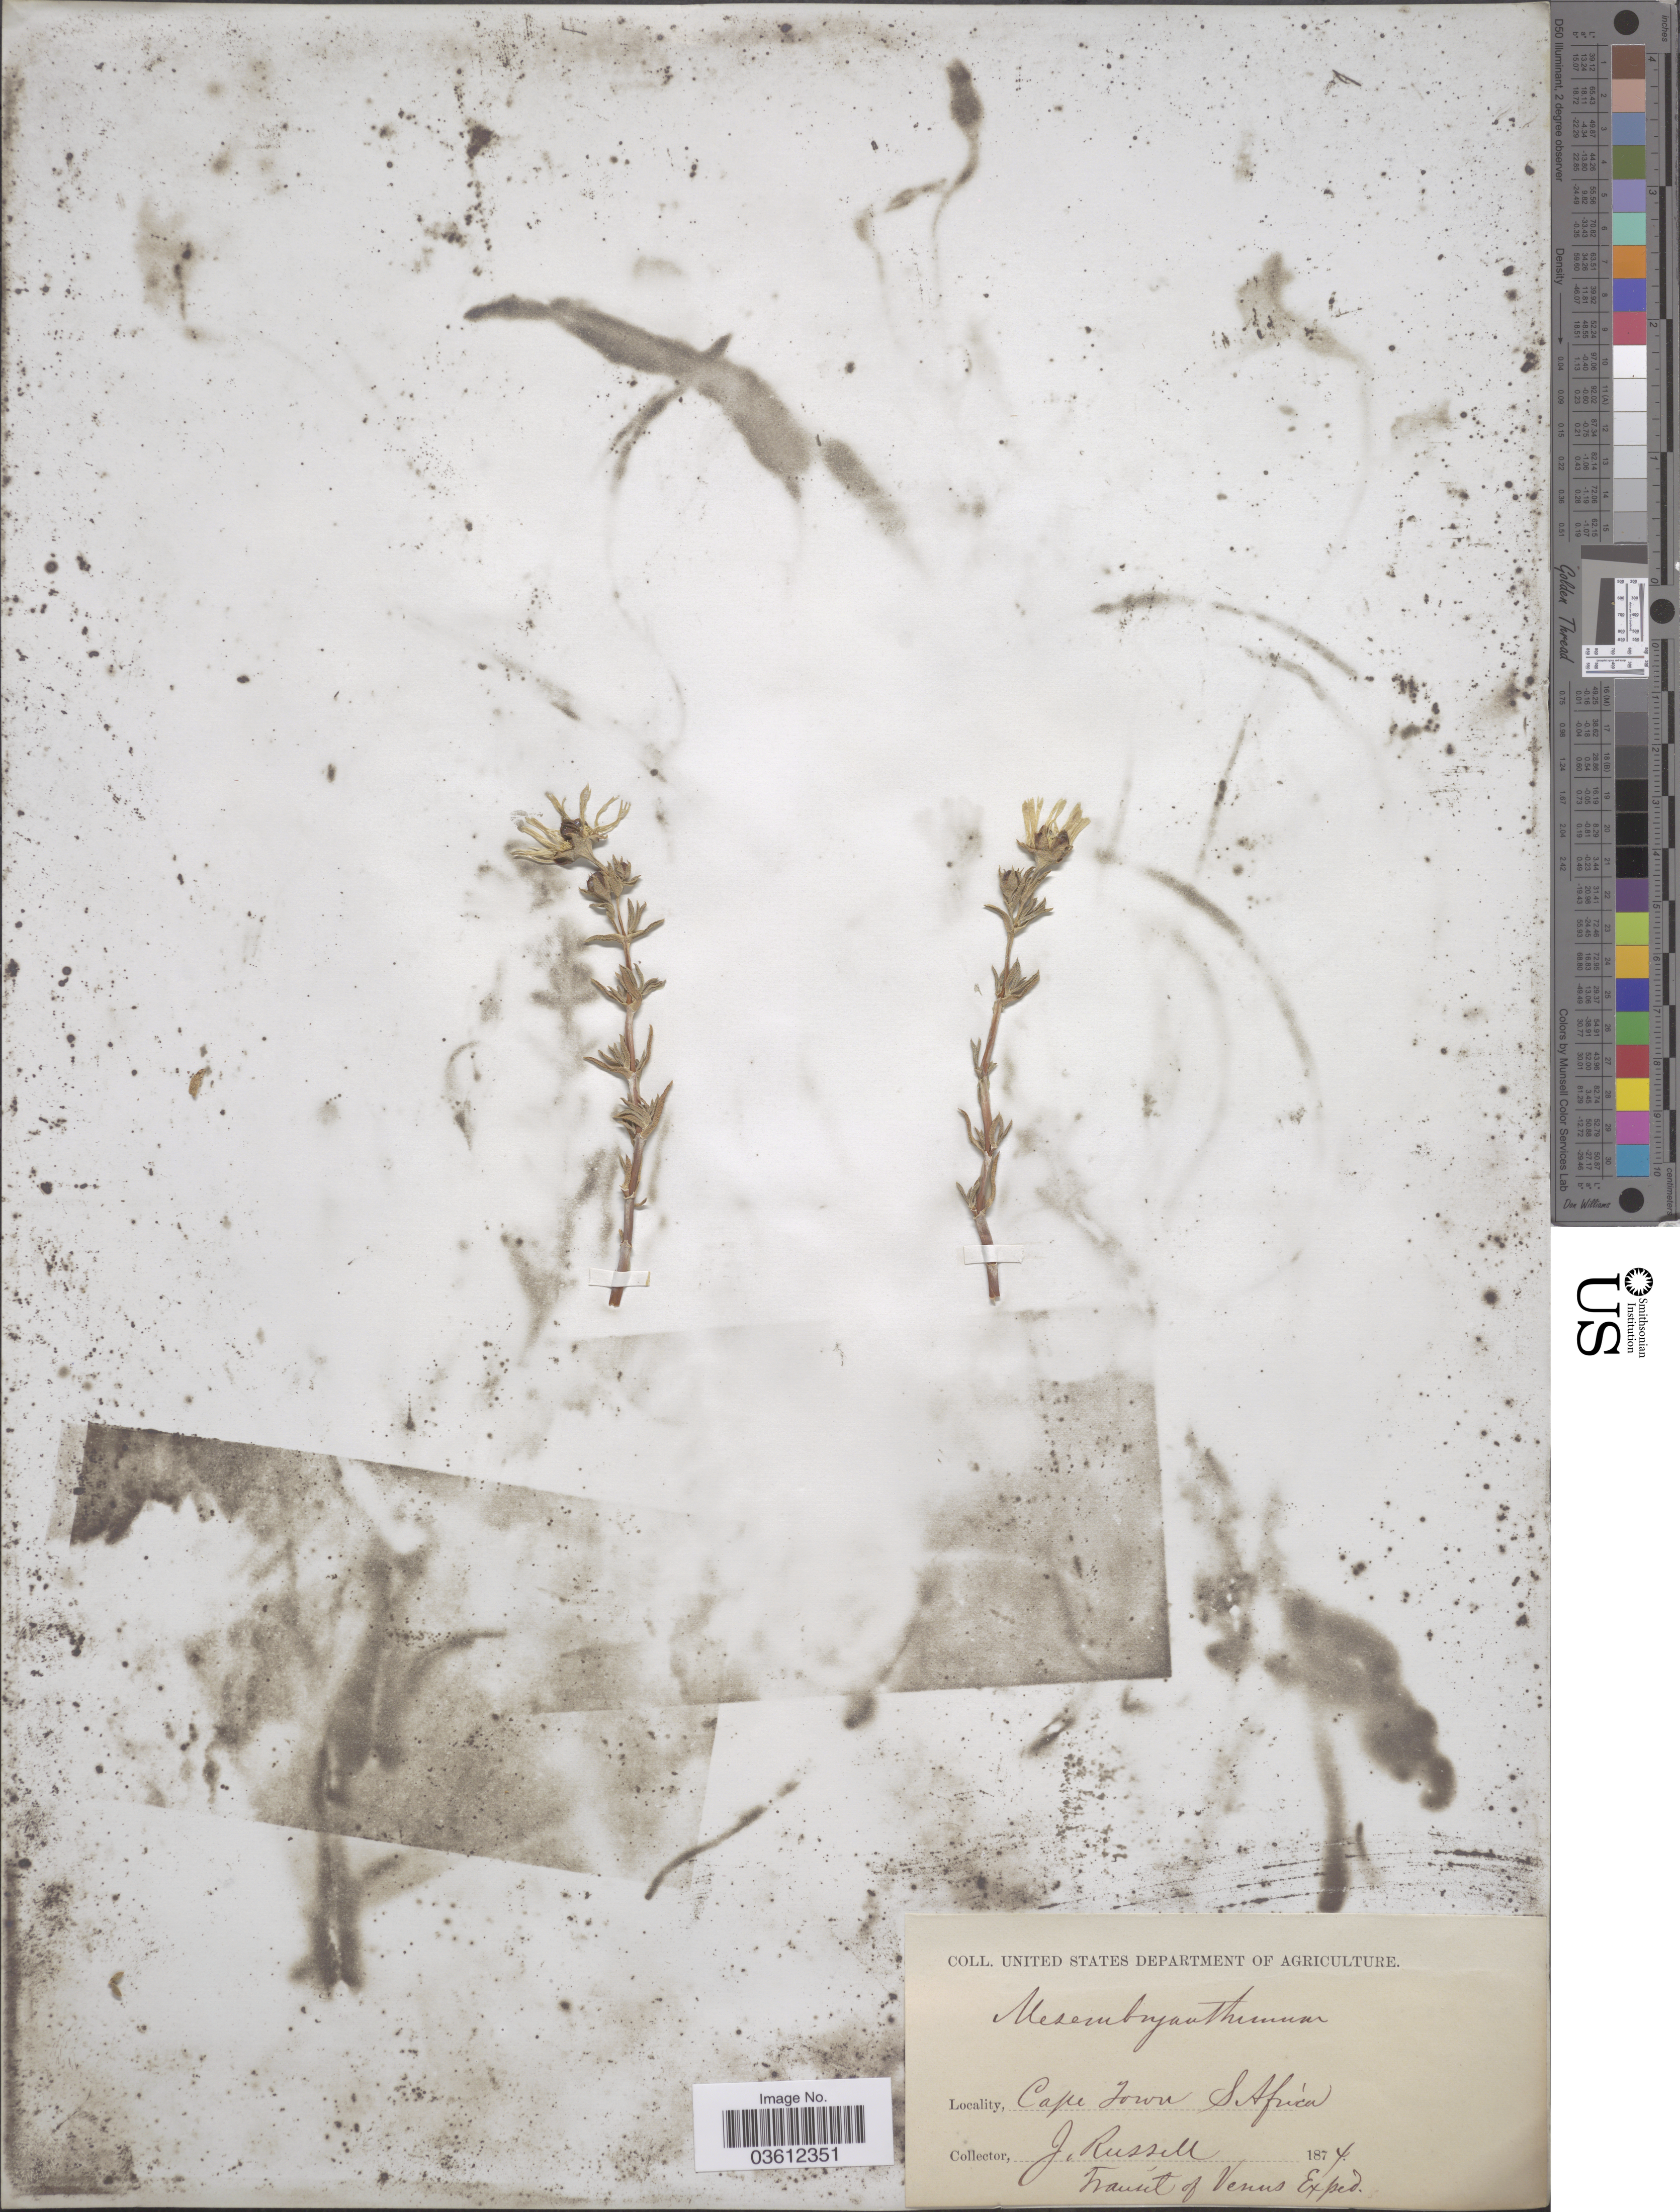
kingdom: Plantae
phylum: Tracheophyta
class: Magnoliopsida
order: Caryophyllales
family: Aizoaceae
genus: Mesembryanthemum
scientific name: Mesembryanthemum sp.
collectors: J. Russell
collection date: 1874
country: South Africa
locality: Cape Town S. Africa.